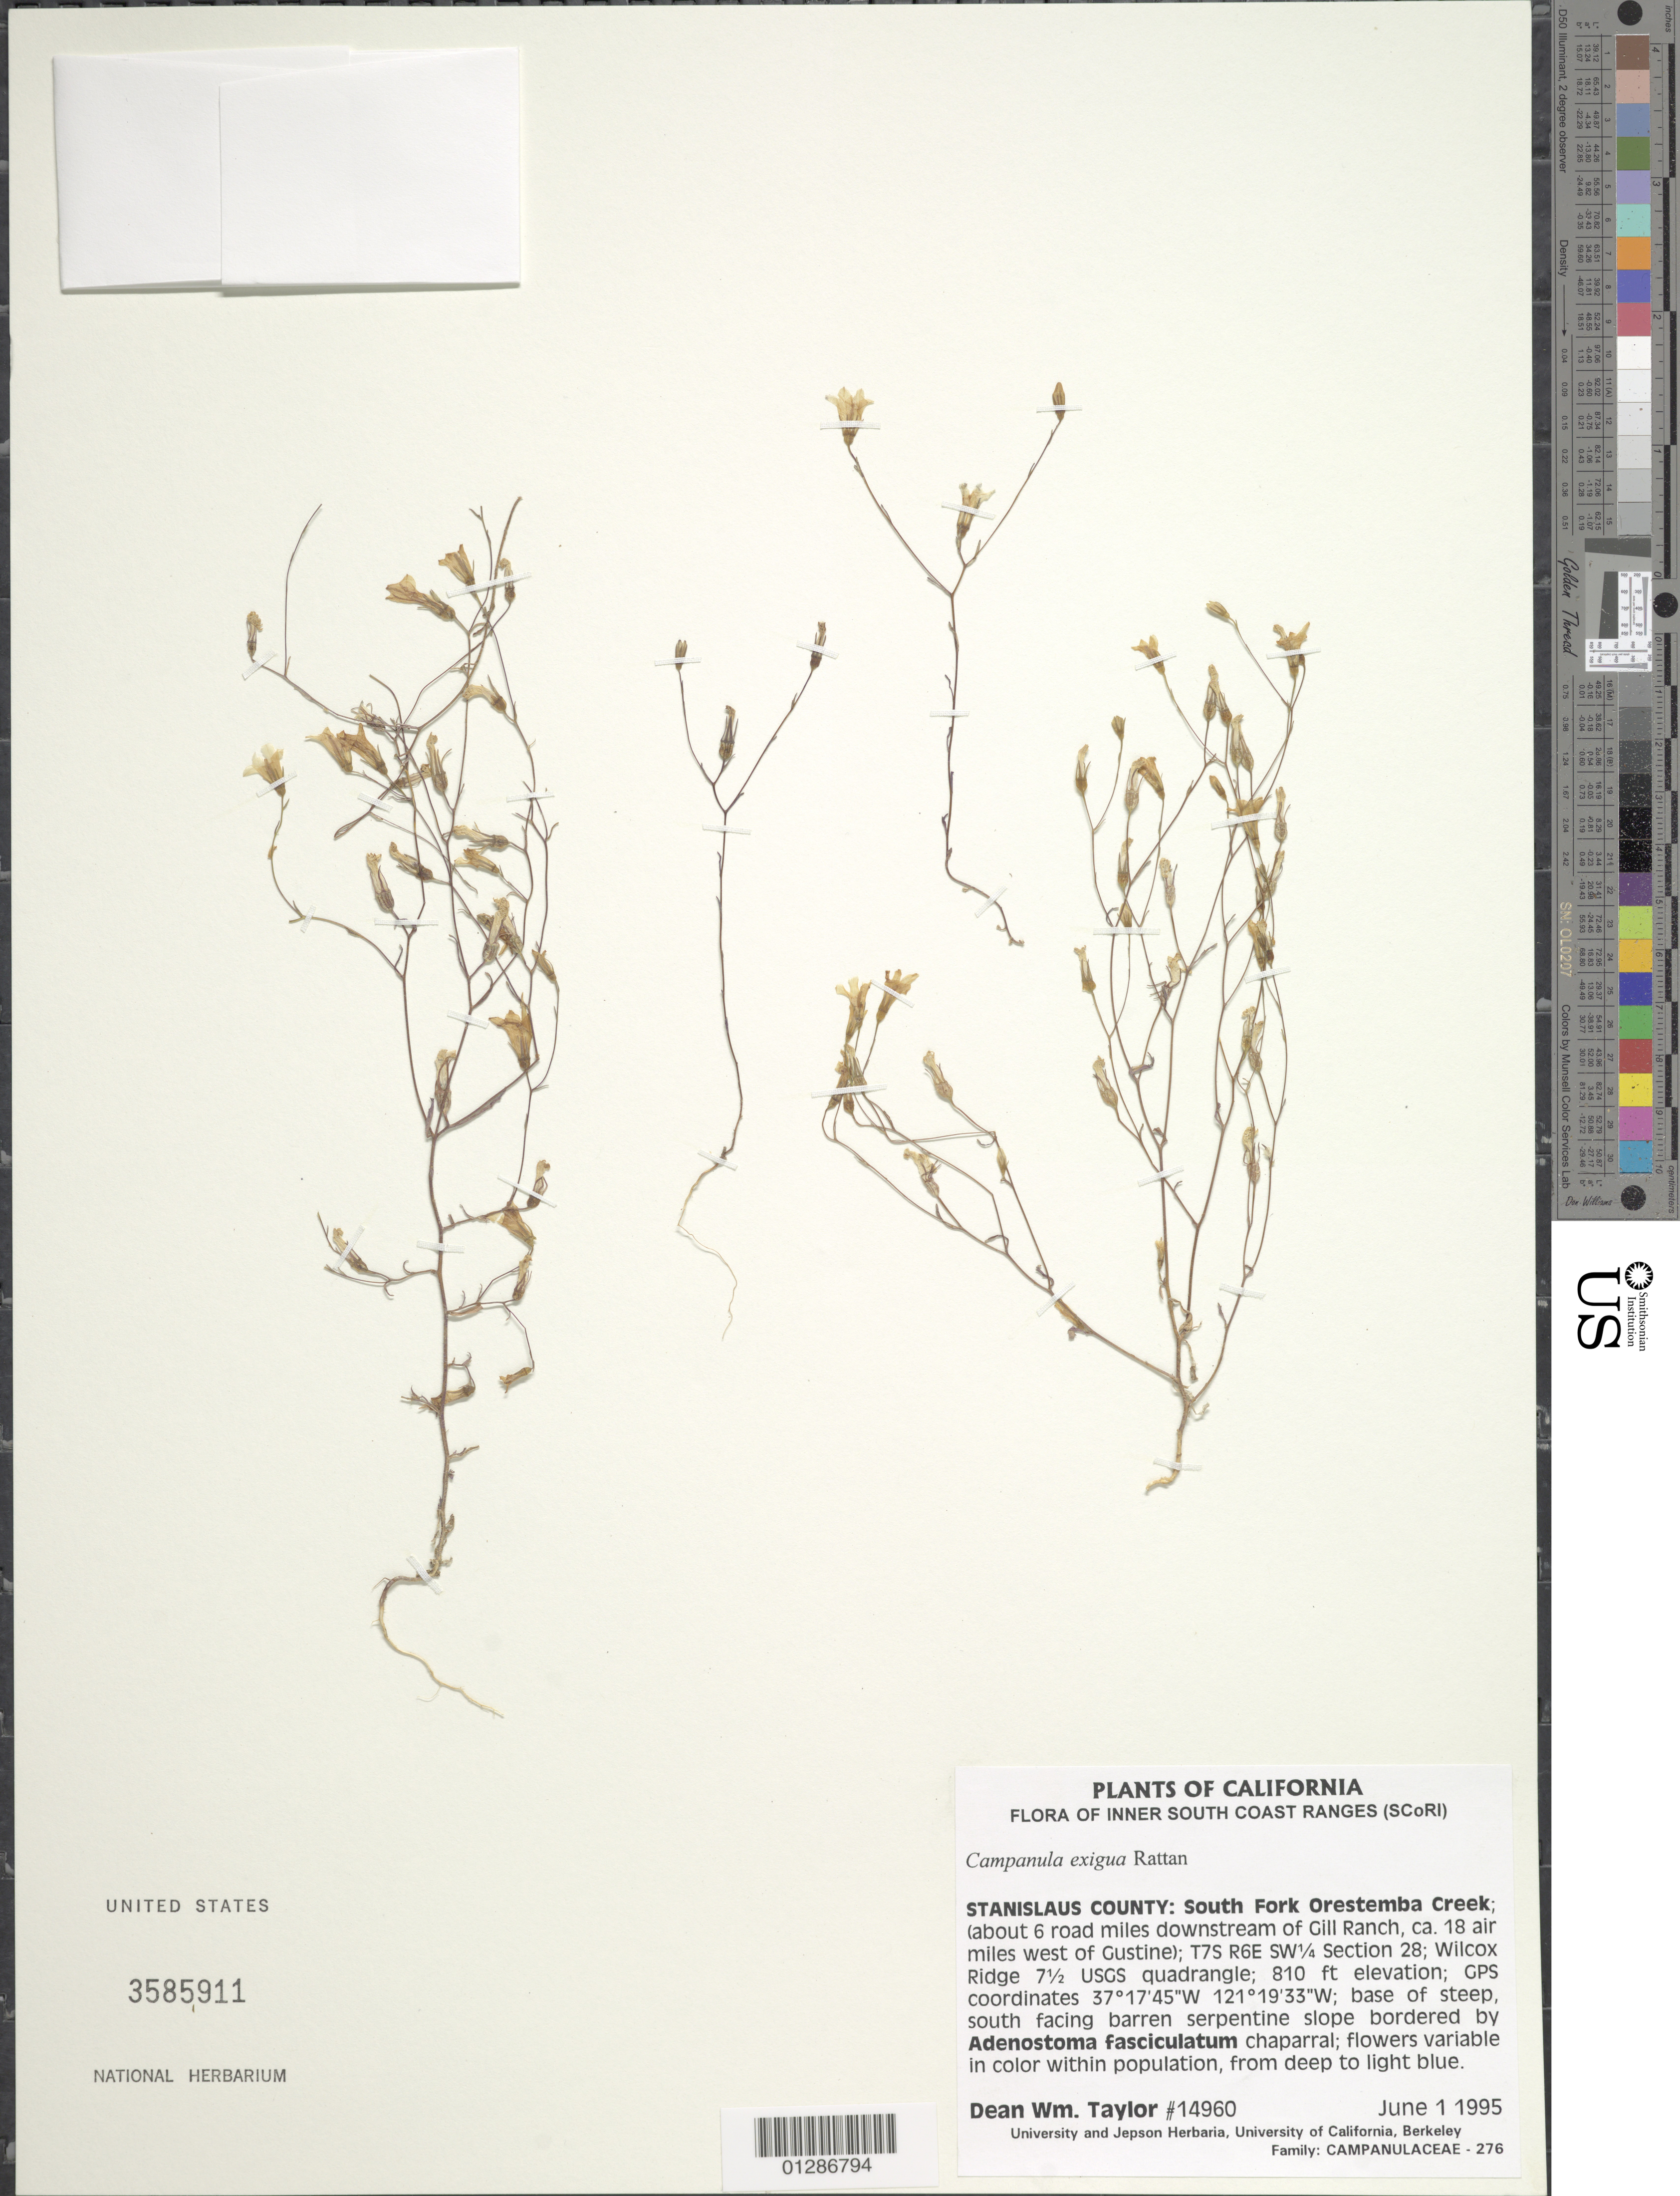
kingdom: Plantae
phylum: Tracheophyta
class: Magnoliopsida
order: Asterales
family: Campanulaceae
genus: Campanula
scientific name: Campanula exigua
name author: Rattan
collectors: D. W. Taylor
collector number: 14960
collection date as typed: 1 Jun 1995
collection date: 1995-06-01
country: United States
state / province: California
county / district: Stanislaus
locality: S Fork Orestemba Creek.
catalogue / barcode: US 3585911